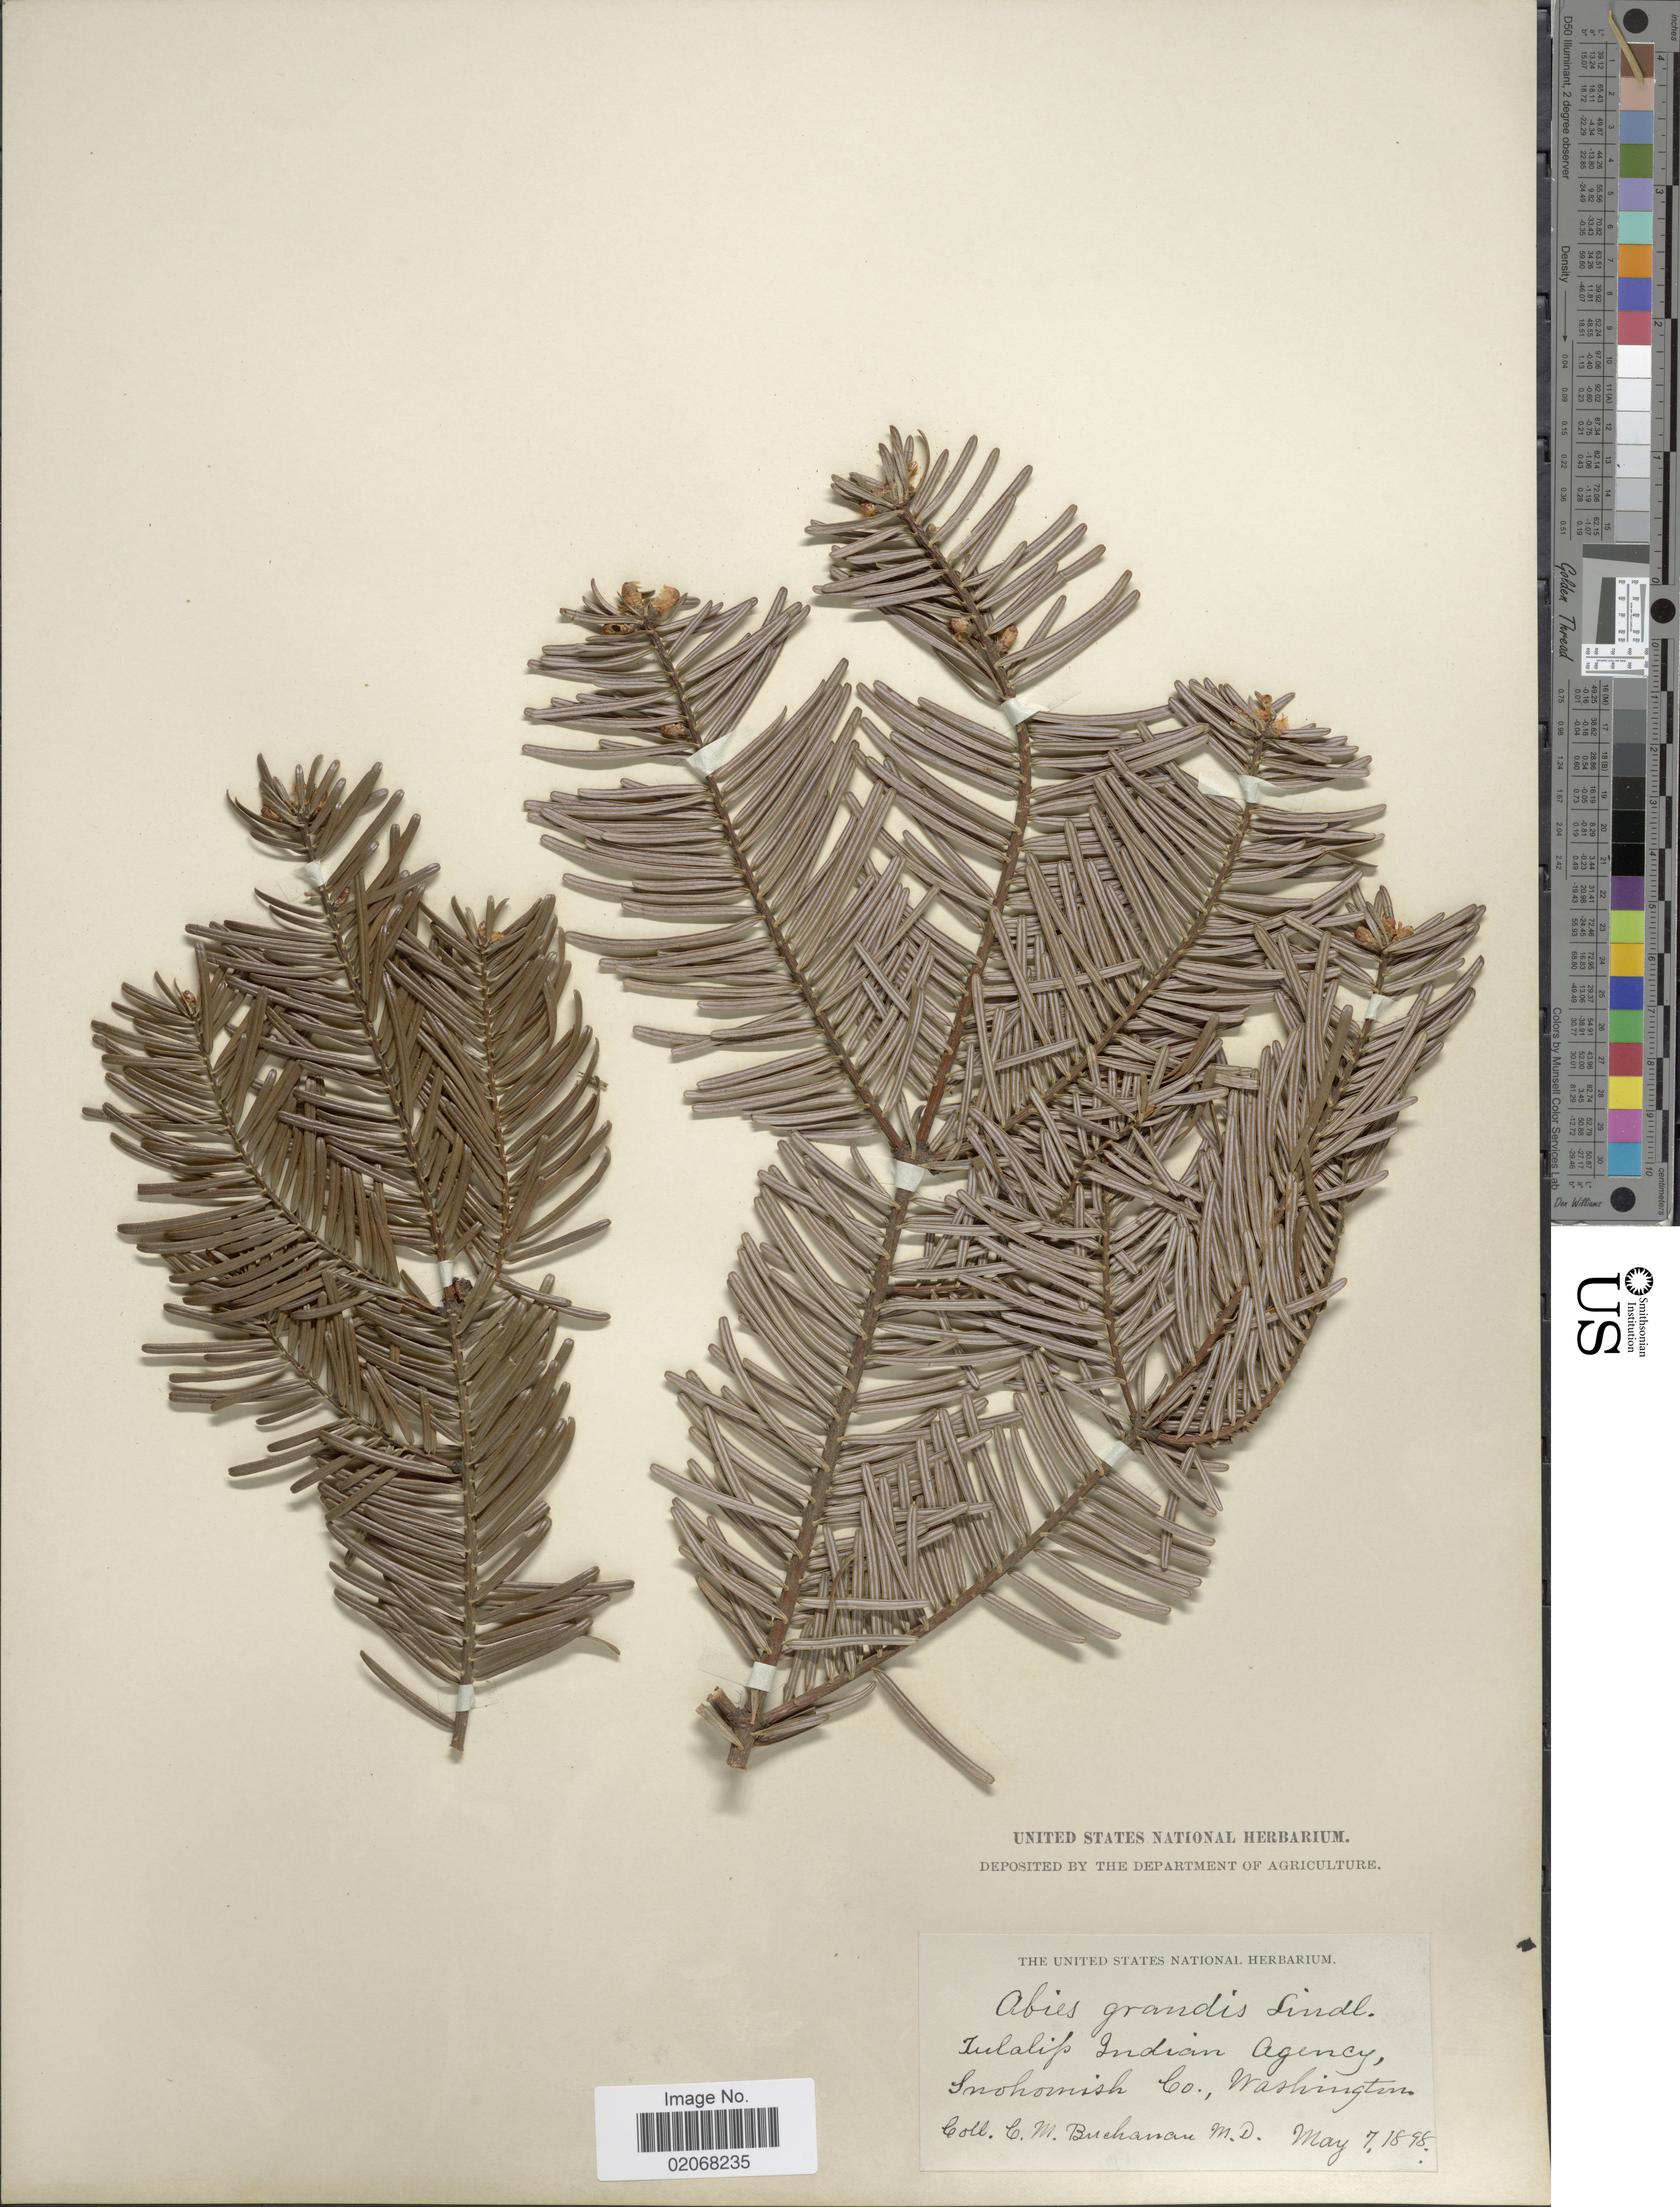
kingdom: Plantae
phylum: Tracheophyta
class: Pinopsida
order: Pinales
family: Pinaceae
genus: Abies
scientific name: Abies grandis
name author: (Douglas ex D. Don) Lindl.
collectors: C. Buchanan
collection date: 1898-05-07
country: United States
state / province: Washington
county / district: Snohomish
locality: Tulalip Indian Agency, Snohomish Co.